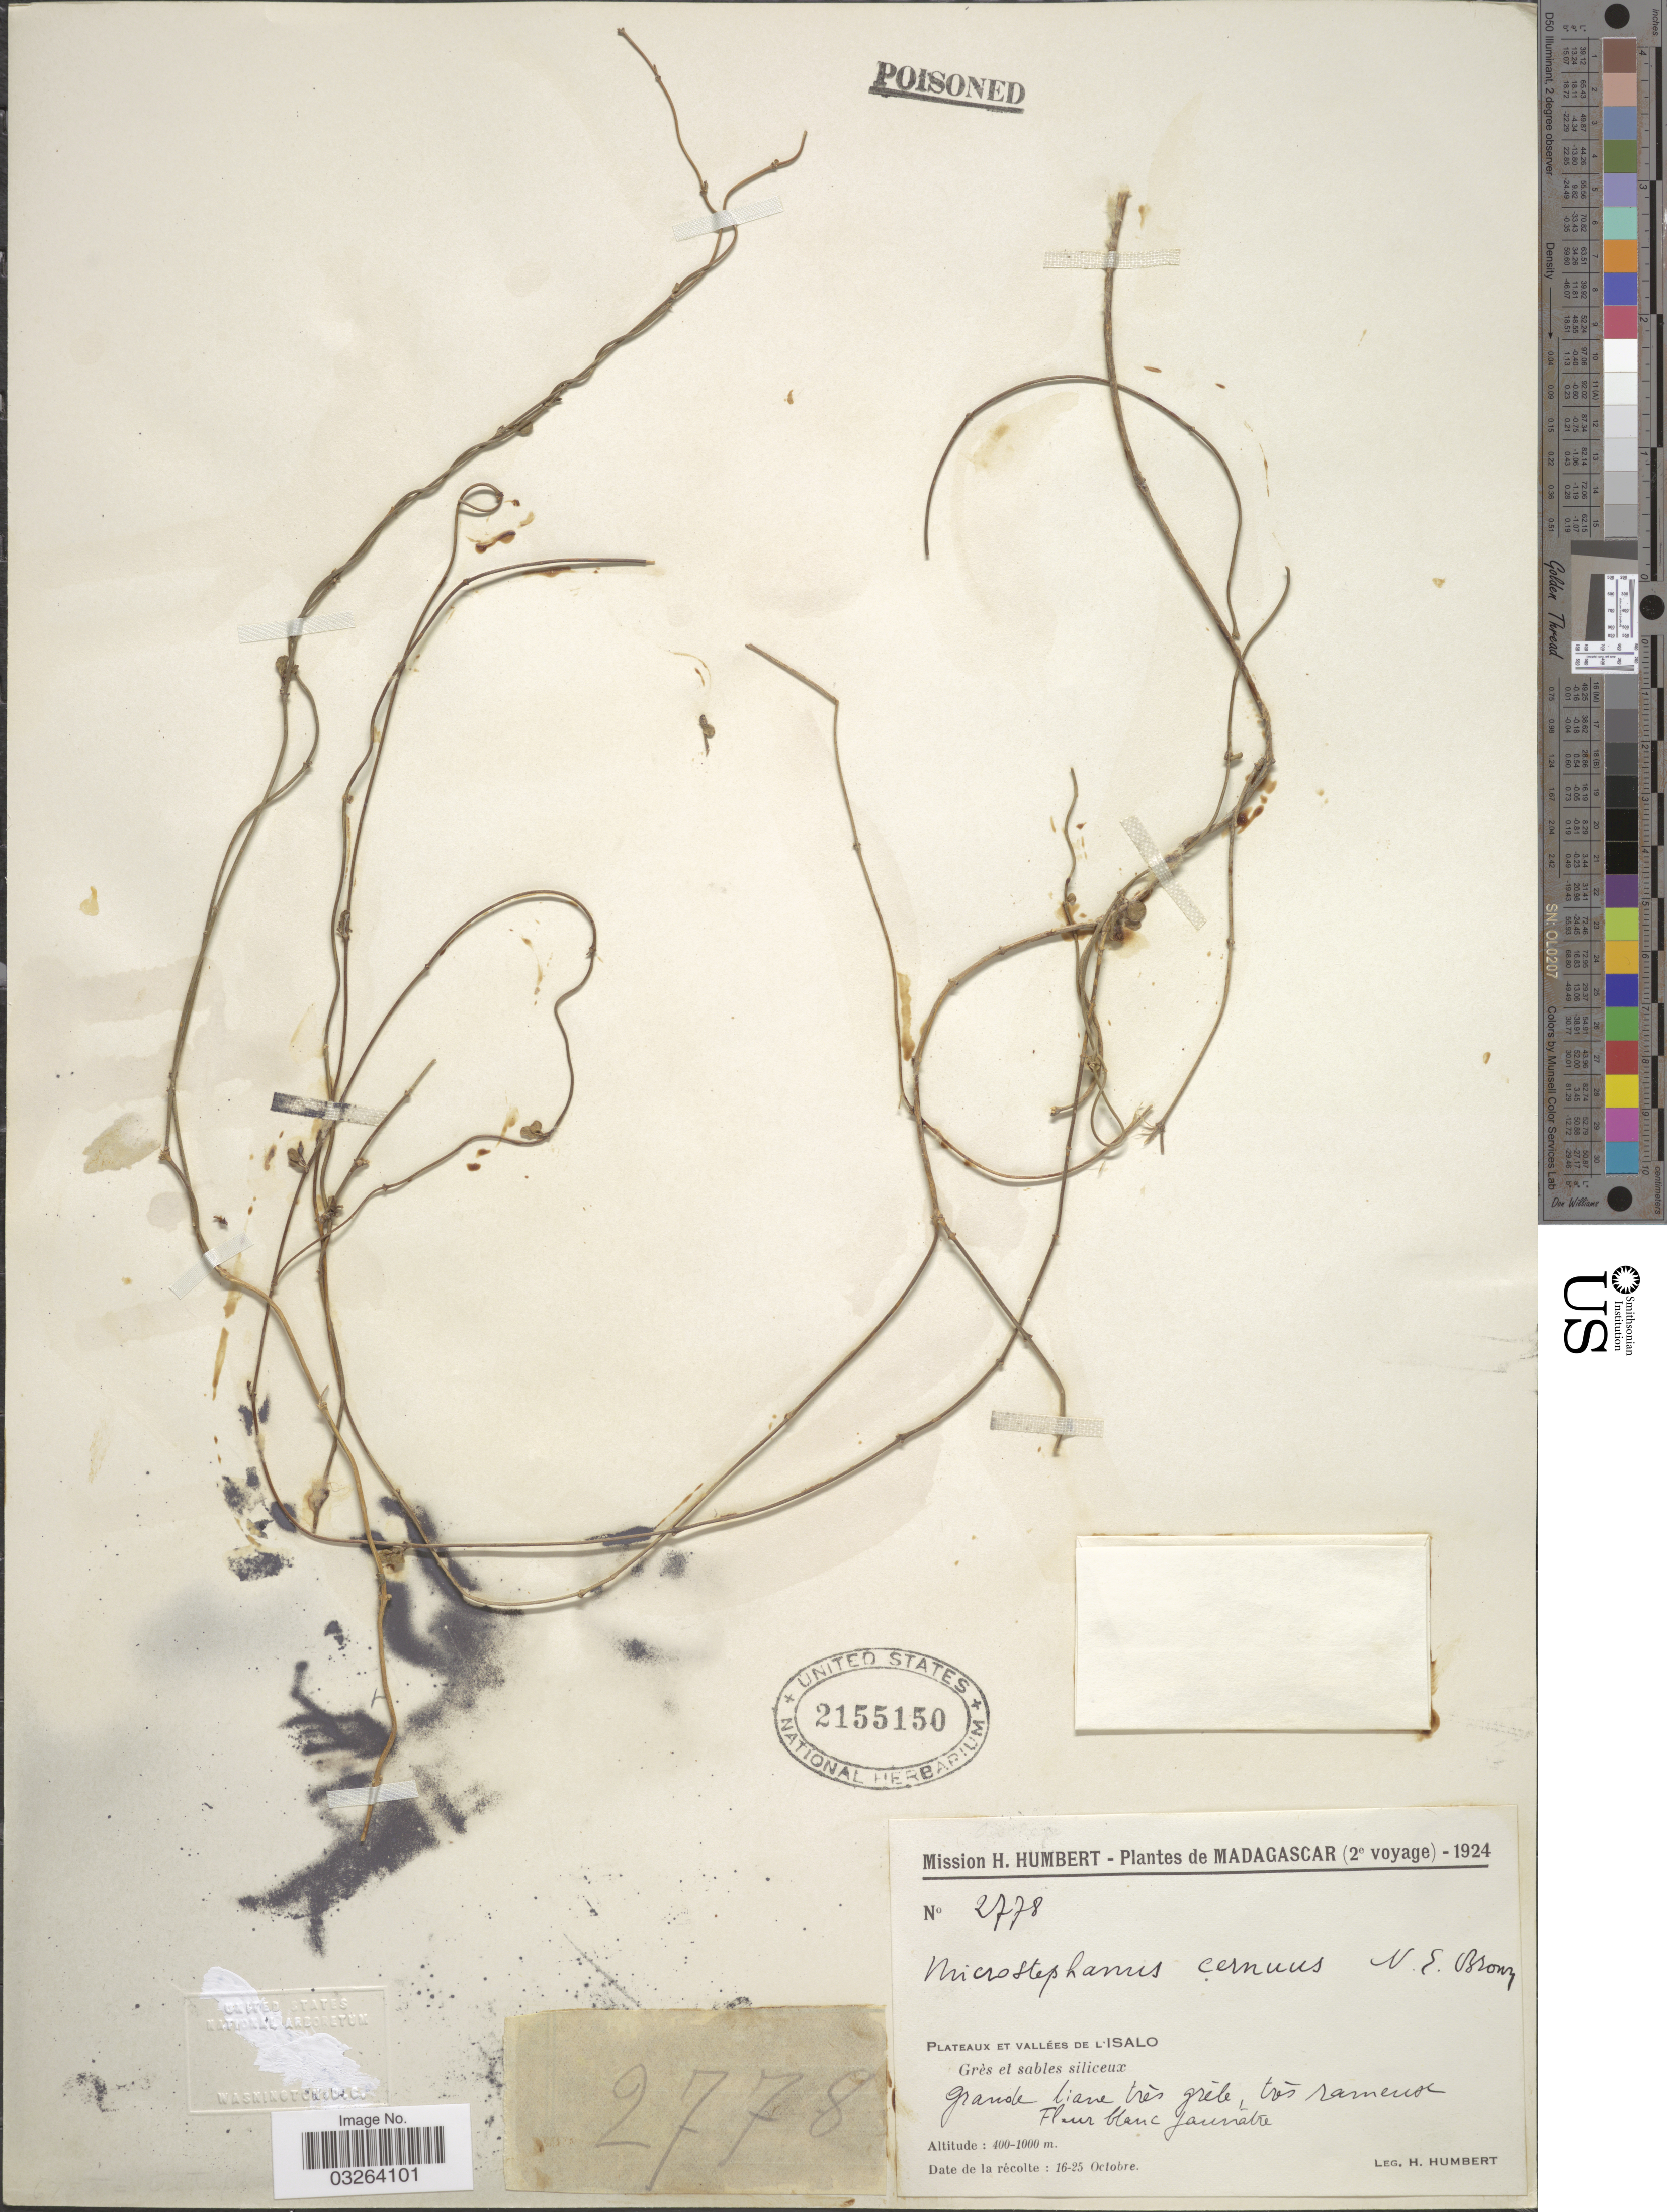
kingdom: Plantae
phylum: Tracheophyta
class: Magnoliopsida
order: Gentianales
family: Apocynaceae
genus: Pleurostelma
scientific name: Pleurostelma cernuum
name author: (Decne.) Bullock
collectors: H. Humbert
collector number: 2778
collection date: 1924-10-16/1924-10-25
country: Madagascar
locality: Plateaux et Vallées de L'Isalo. Grès et sables siliceux.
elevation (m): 400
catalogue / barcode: US 2155150